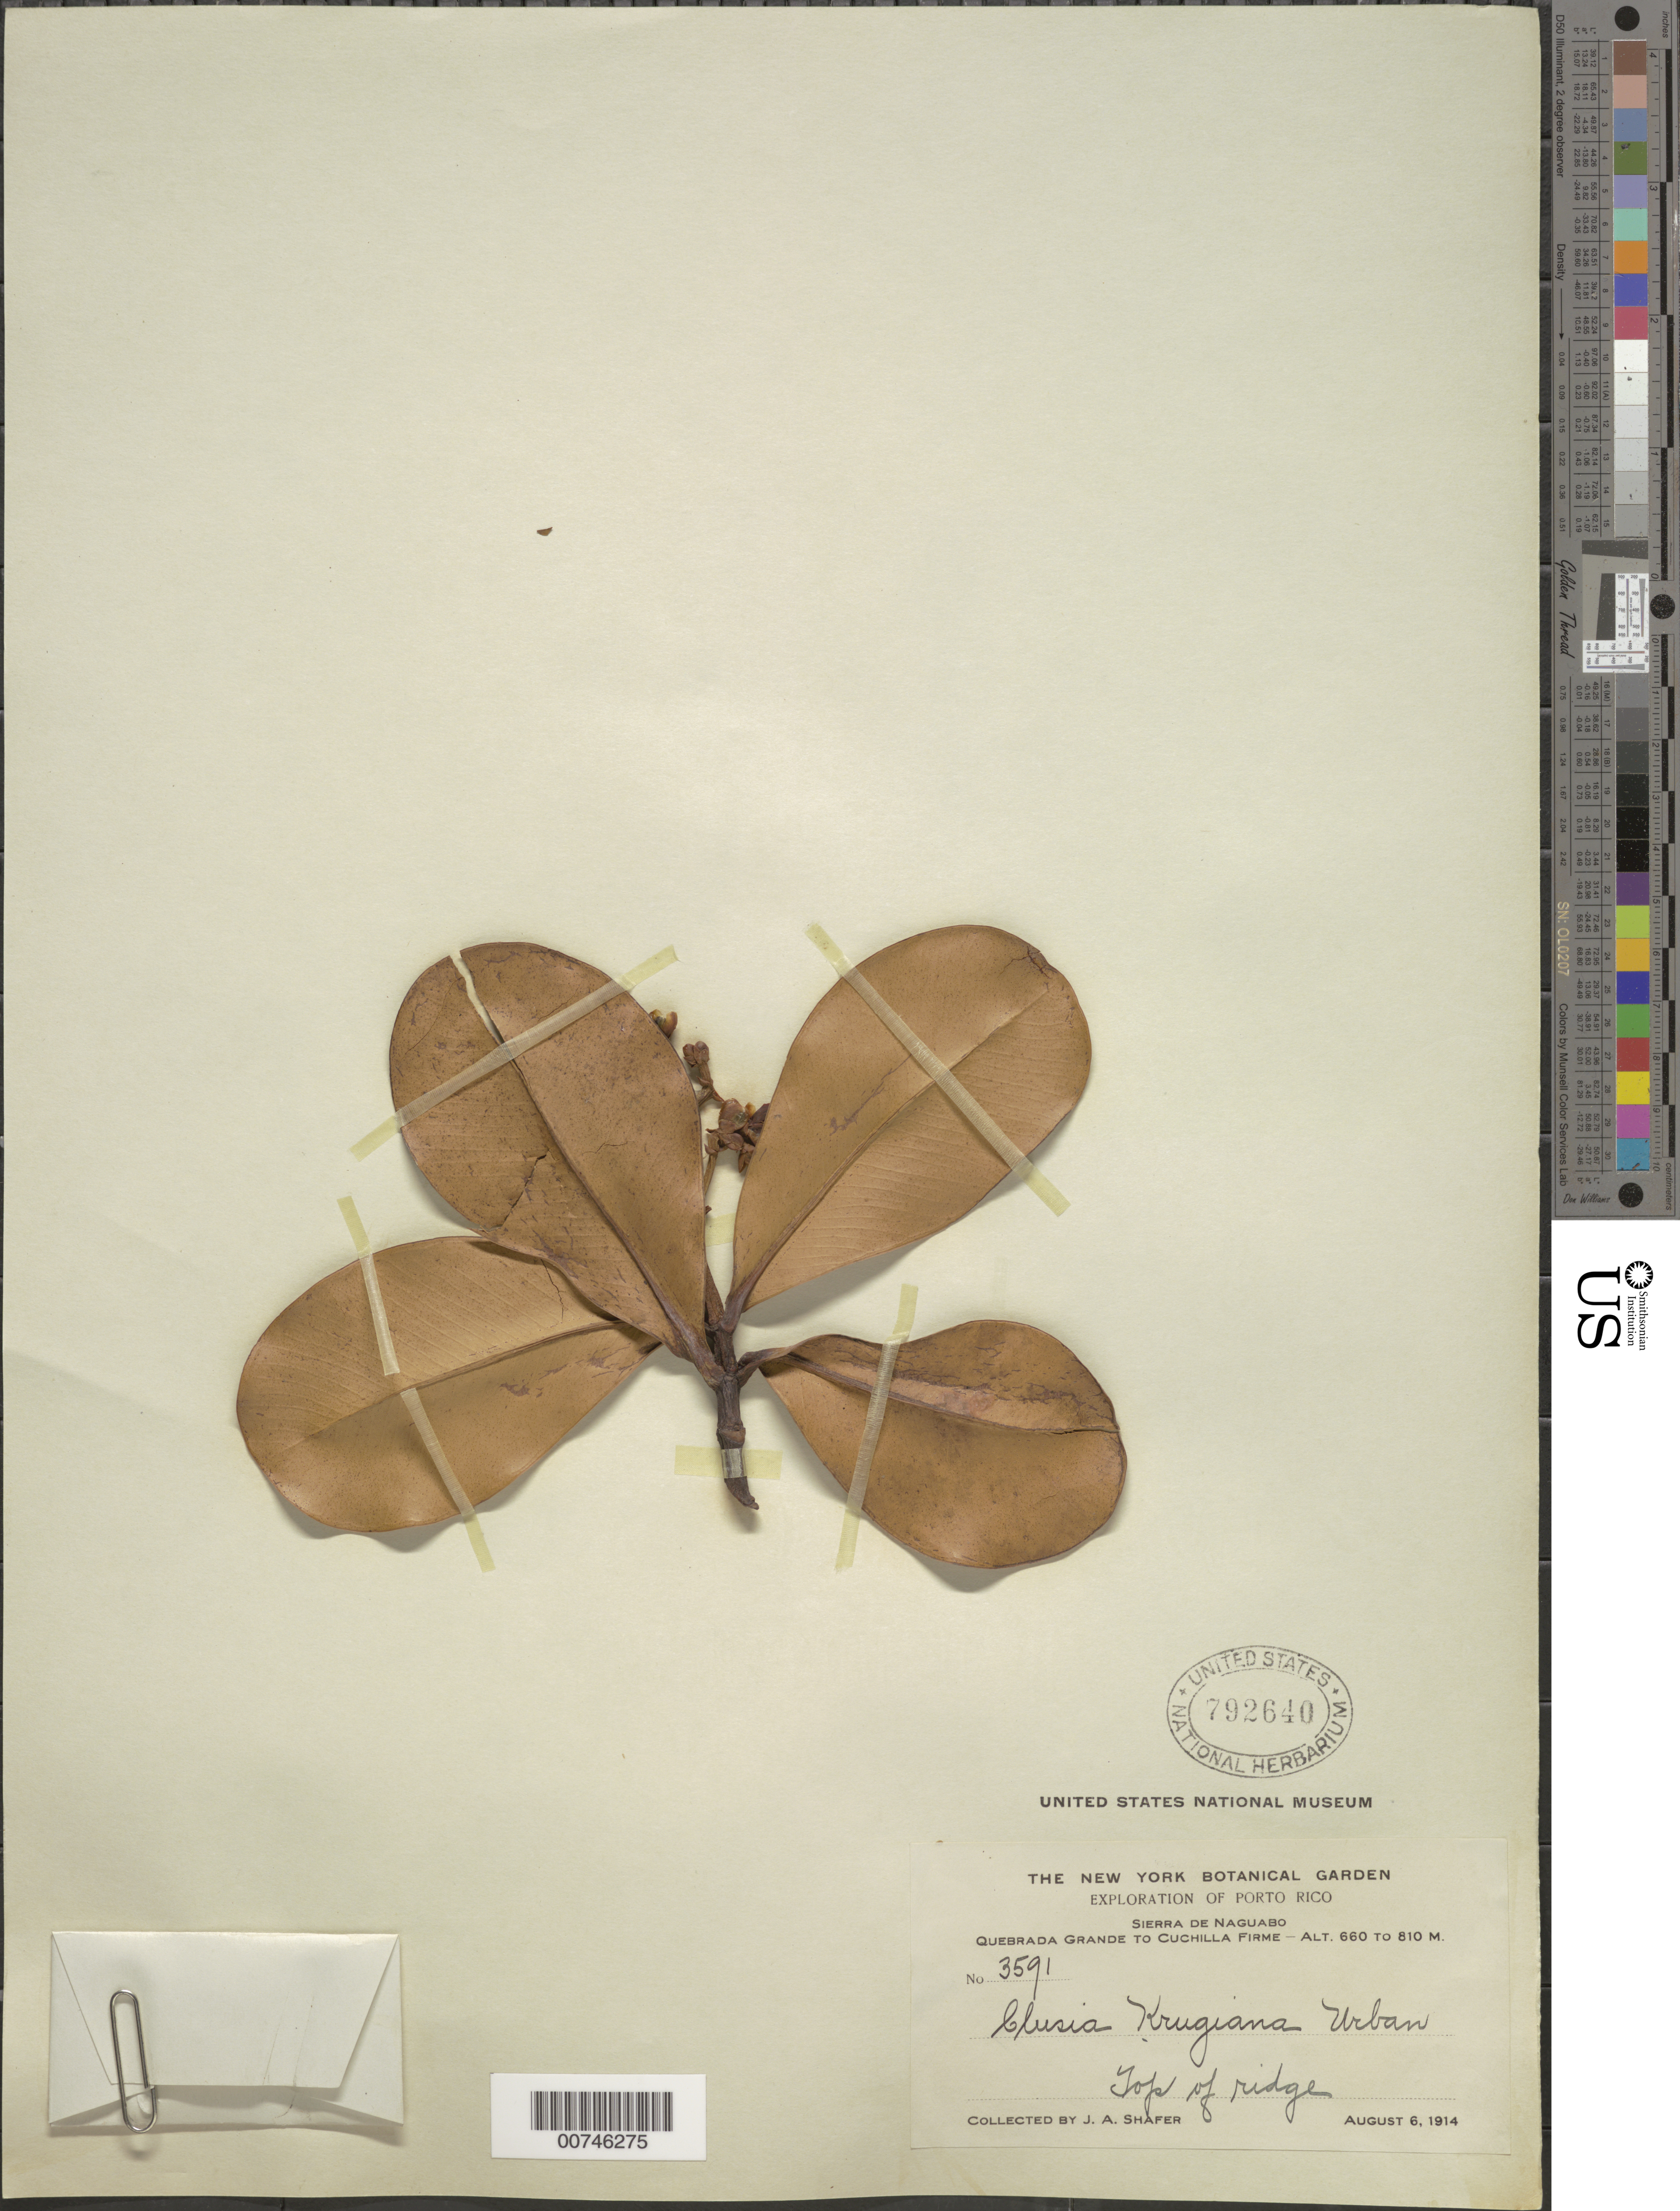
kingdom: Plantae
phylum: Tracheophyta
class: Magnoliopsida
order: Malpighiales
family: Clusiaceae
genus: Clusia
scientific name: Clusia clusioides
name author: (Griseb.) D'Arcy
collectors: J. A. Shafer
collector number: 3591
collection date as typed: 06 Aug 1914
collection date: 1914-08-06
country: Puerto Rico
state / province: Naguabo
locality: Sierra de Naguabo, Quebrada Grande to Cuchilla Firme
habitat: Top of ridge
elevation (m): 660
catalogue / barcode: US 792640